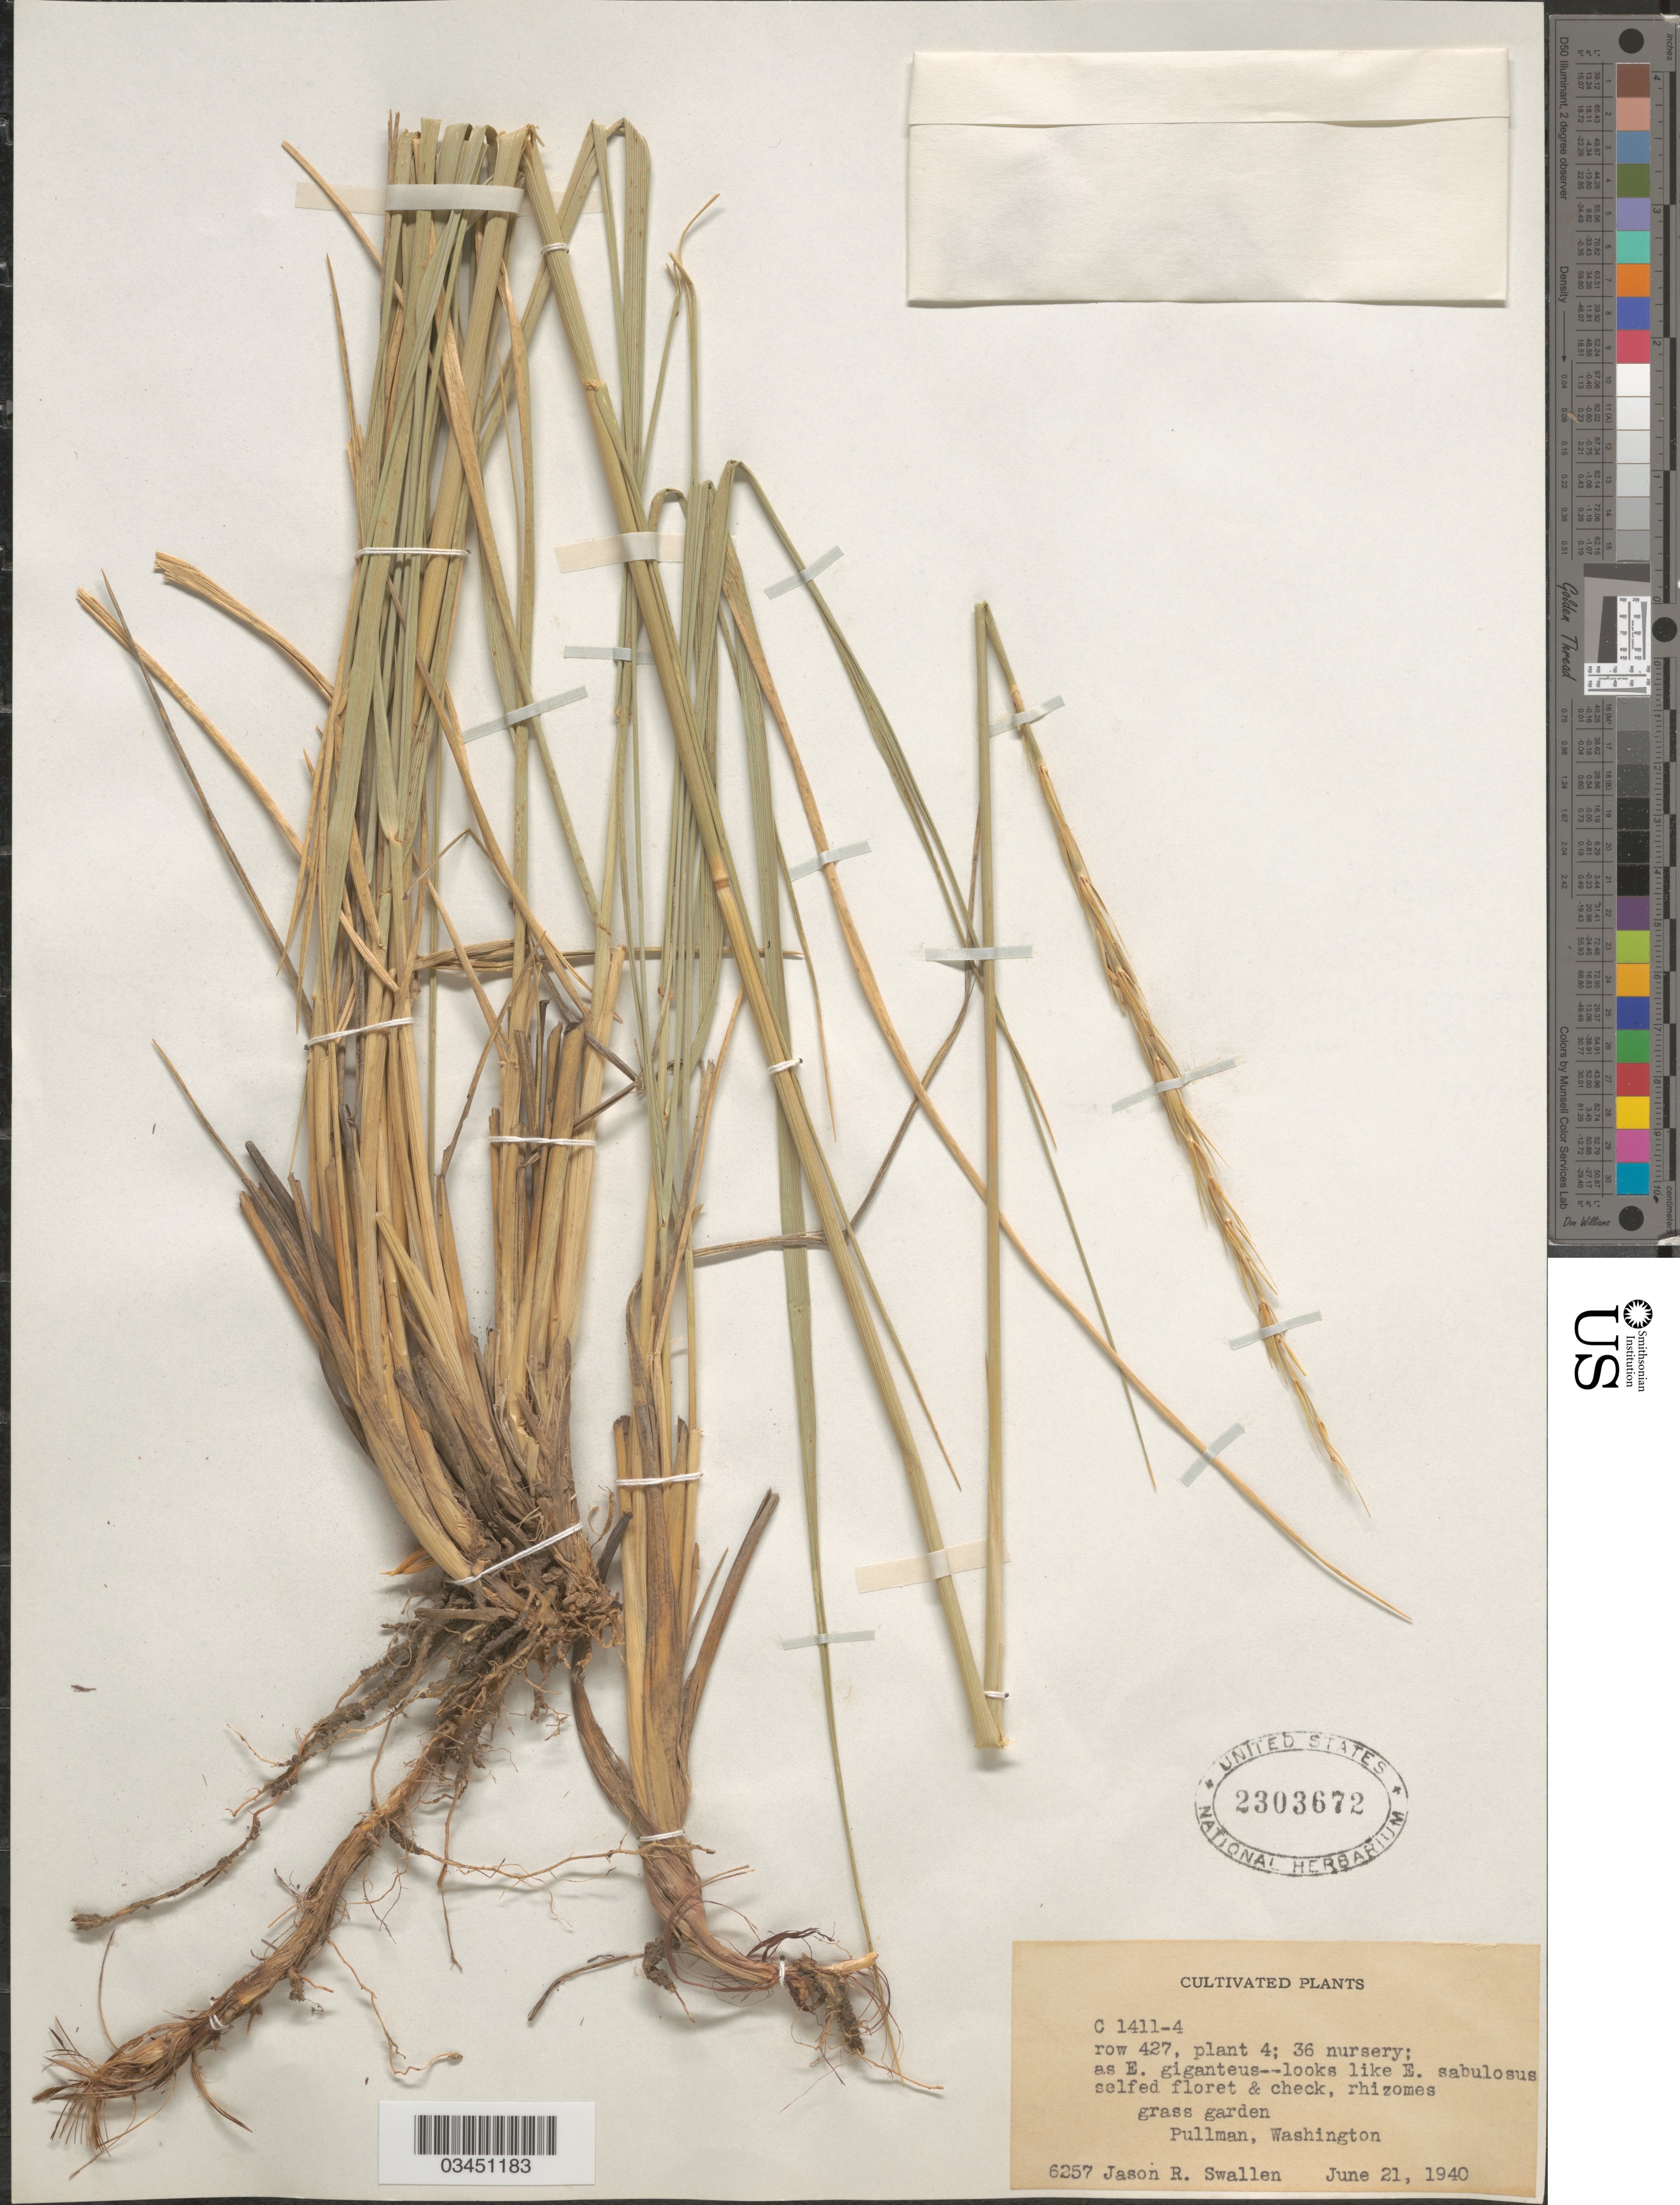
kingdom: Plantae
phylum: Tracheophyta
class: Liliopsida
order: Poales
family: Poaceae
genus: Elymus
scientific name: Elymus sp.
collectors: J. R. Swallen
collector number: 6257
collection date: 1940-06-21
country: United States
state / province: Washington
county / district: Whitman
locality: Grass garden. Pullman.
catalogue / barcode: US 2303672